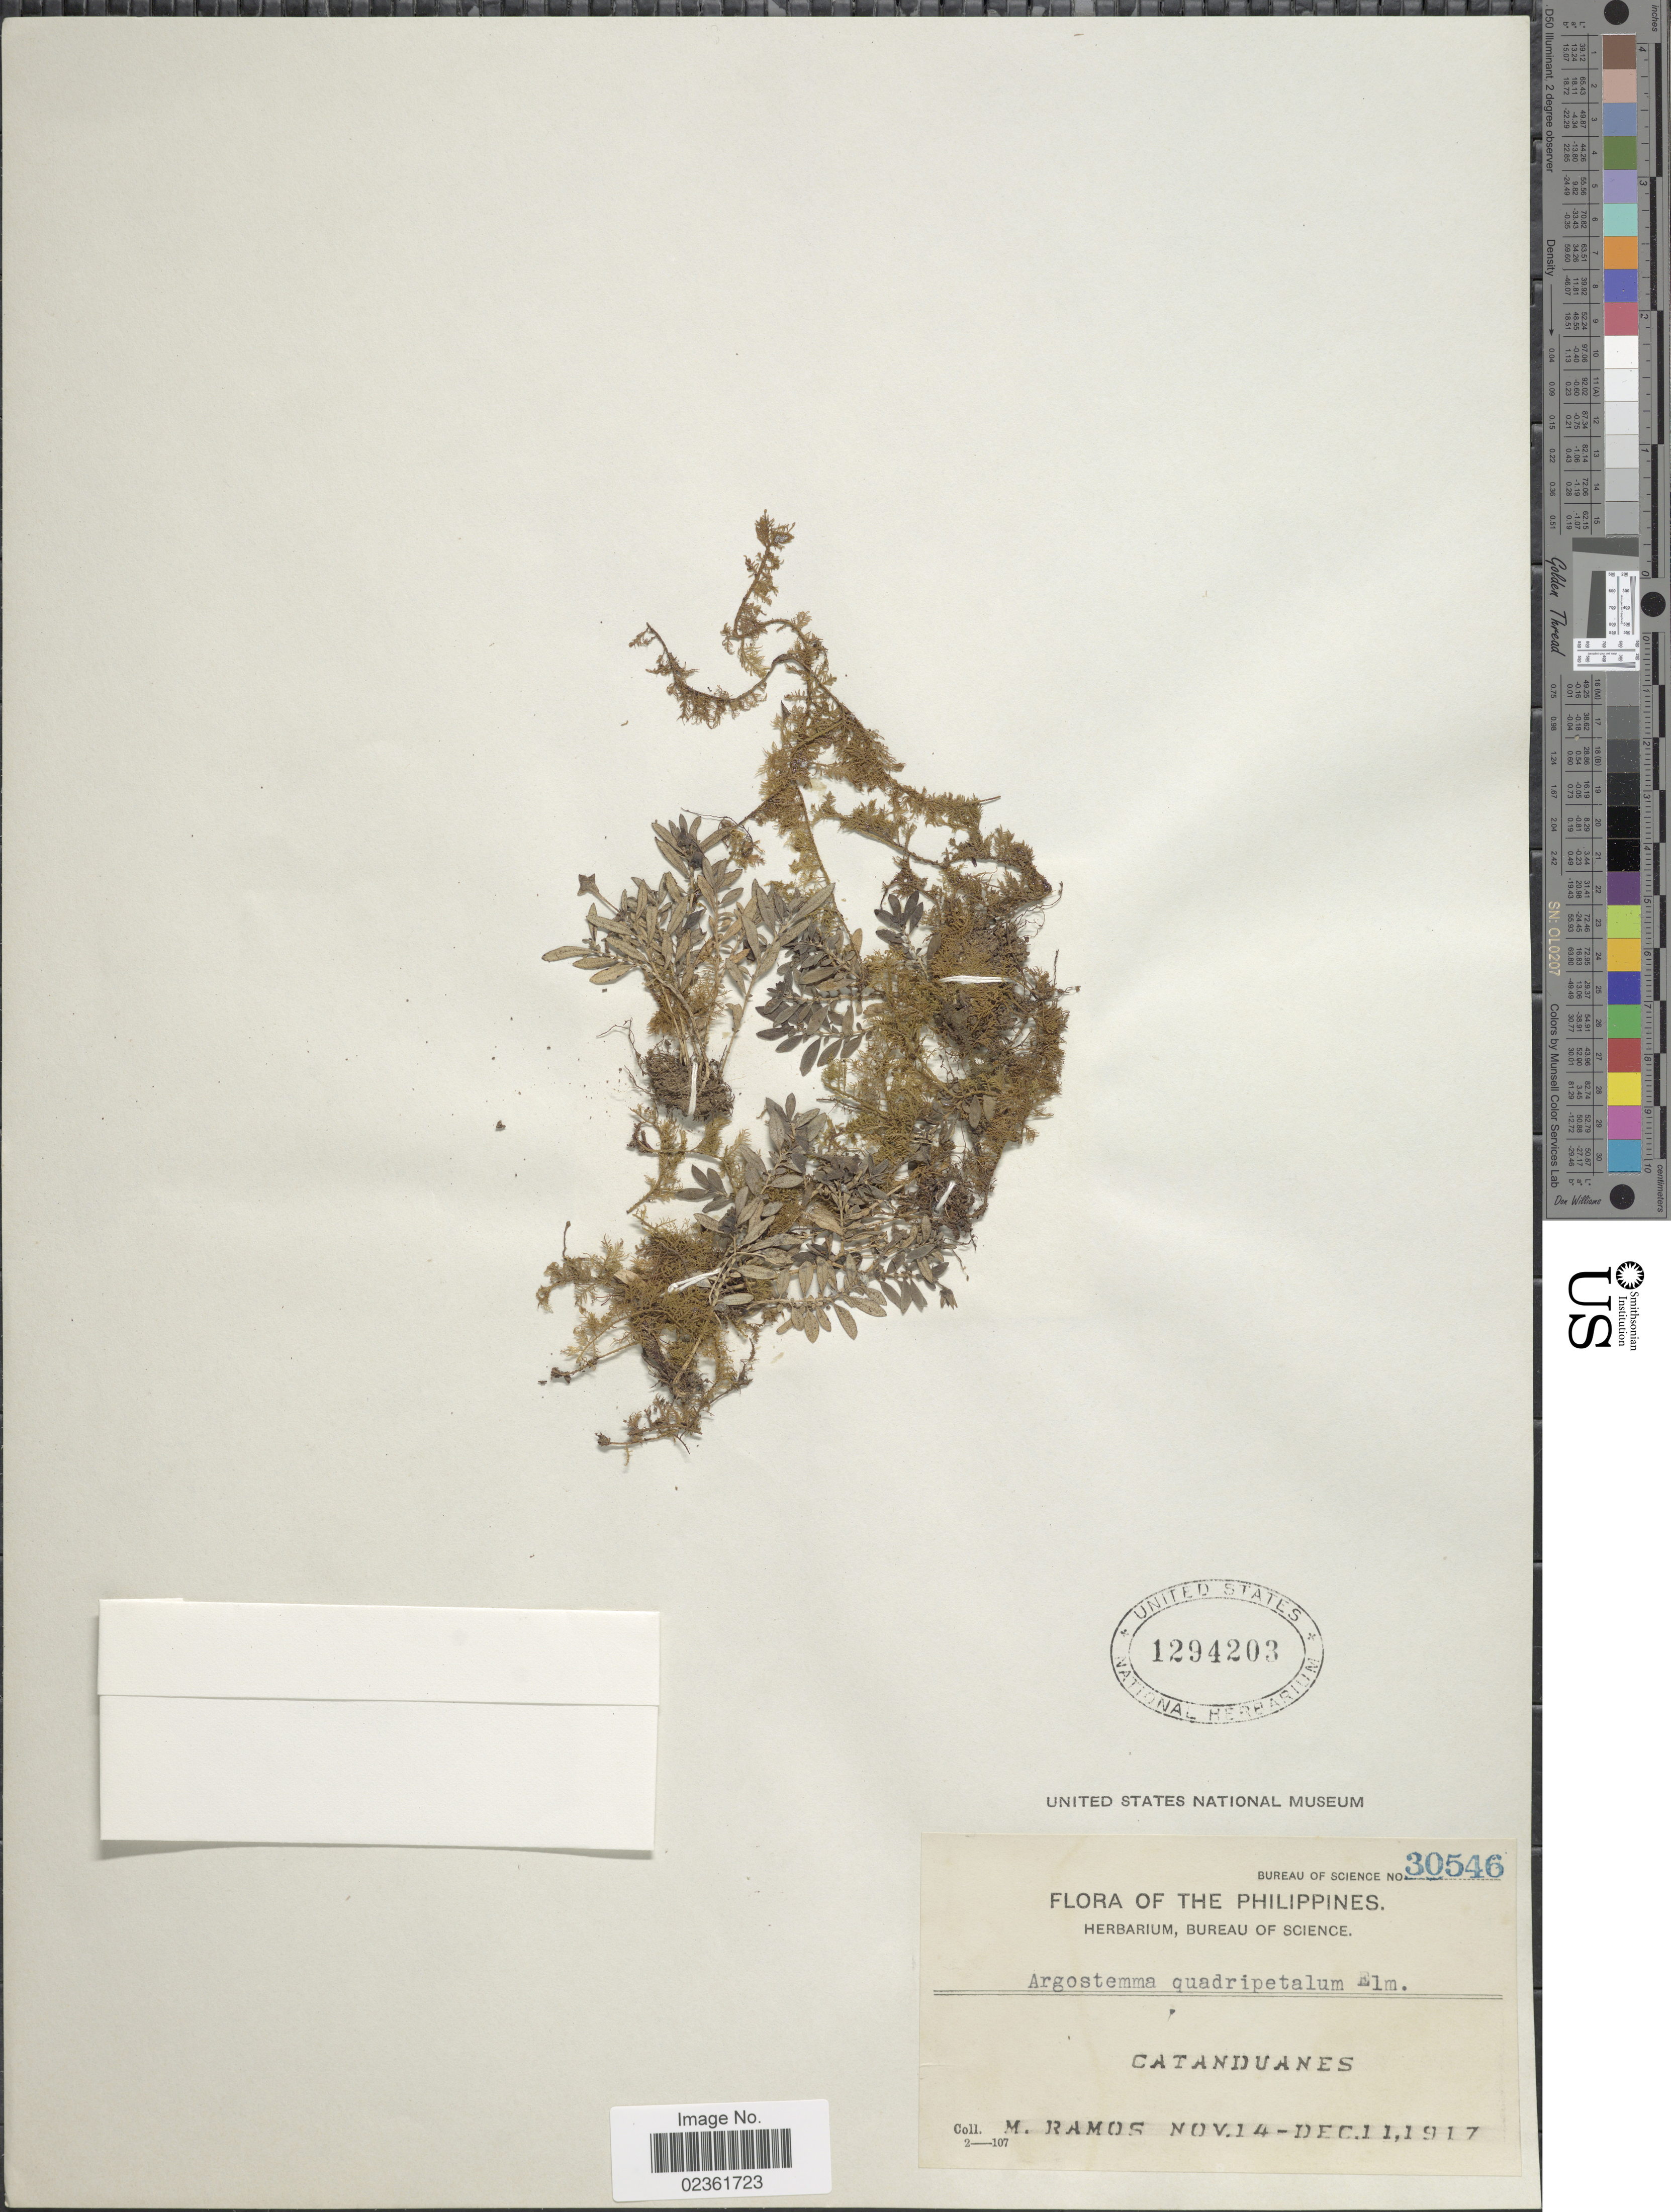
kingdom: Plantae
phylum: Tracheophyta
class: Magnoliopsida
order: Gentianales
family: Rubiaceae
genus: Argostemma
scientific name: Argostemma quadripetalum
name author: Elmer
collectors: M. Ramos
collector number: Bureau of Science 30546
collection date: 1917-11-14/1917-12-11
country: Philippines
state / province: Bicol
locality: Catanduanes.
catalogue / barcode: US 1294203